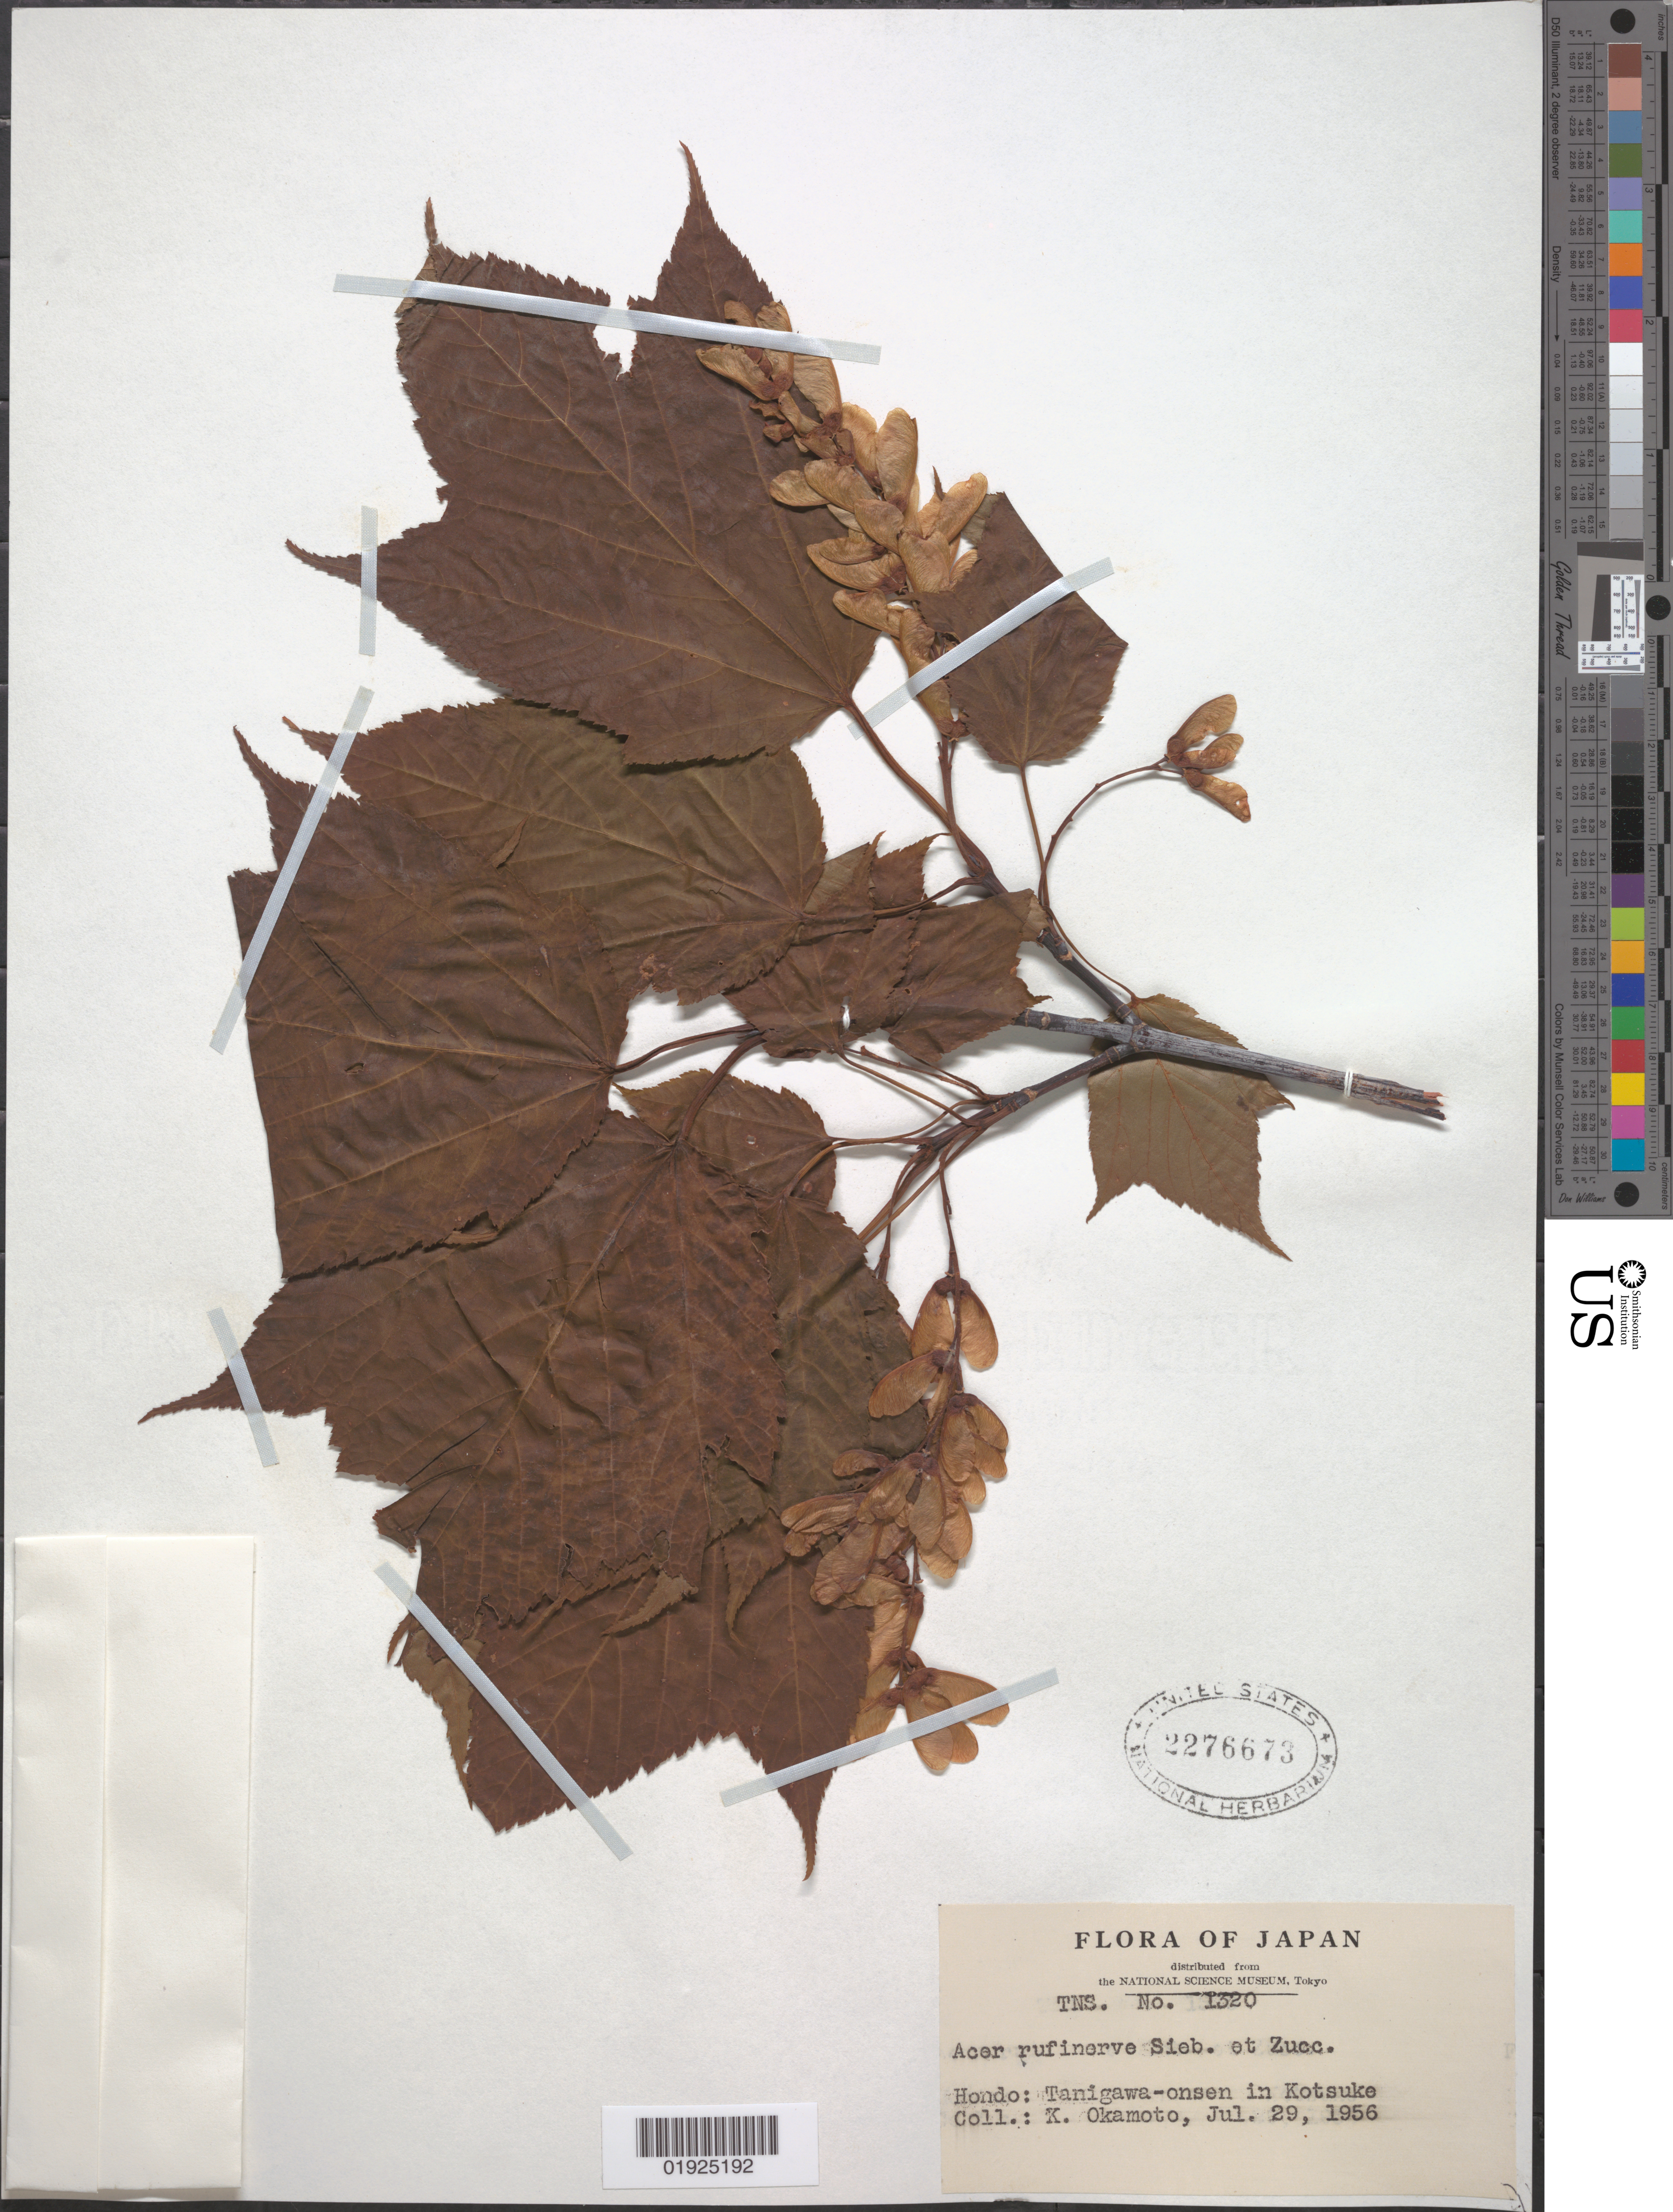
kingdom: Plantae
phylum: Tracheophyta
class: Magnoliopsida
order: Sapindales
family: Sapindaceae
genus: Acer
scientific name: Acer rufinerve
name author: Siebold & Zucc.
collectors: K. Okamoto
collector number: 1320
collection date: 1956-07-29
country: Japan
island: Honshu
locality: Hondo [Honshu]: Tanigawa-onsen in Kotsuke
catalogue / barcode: US 2276673